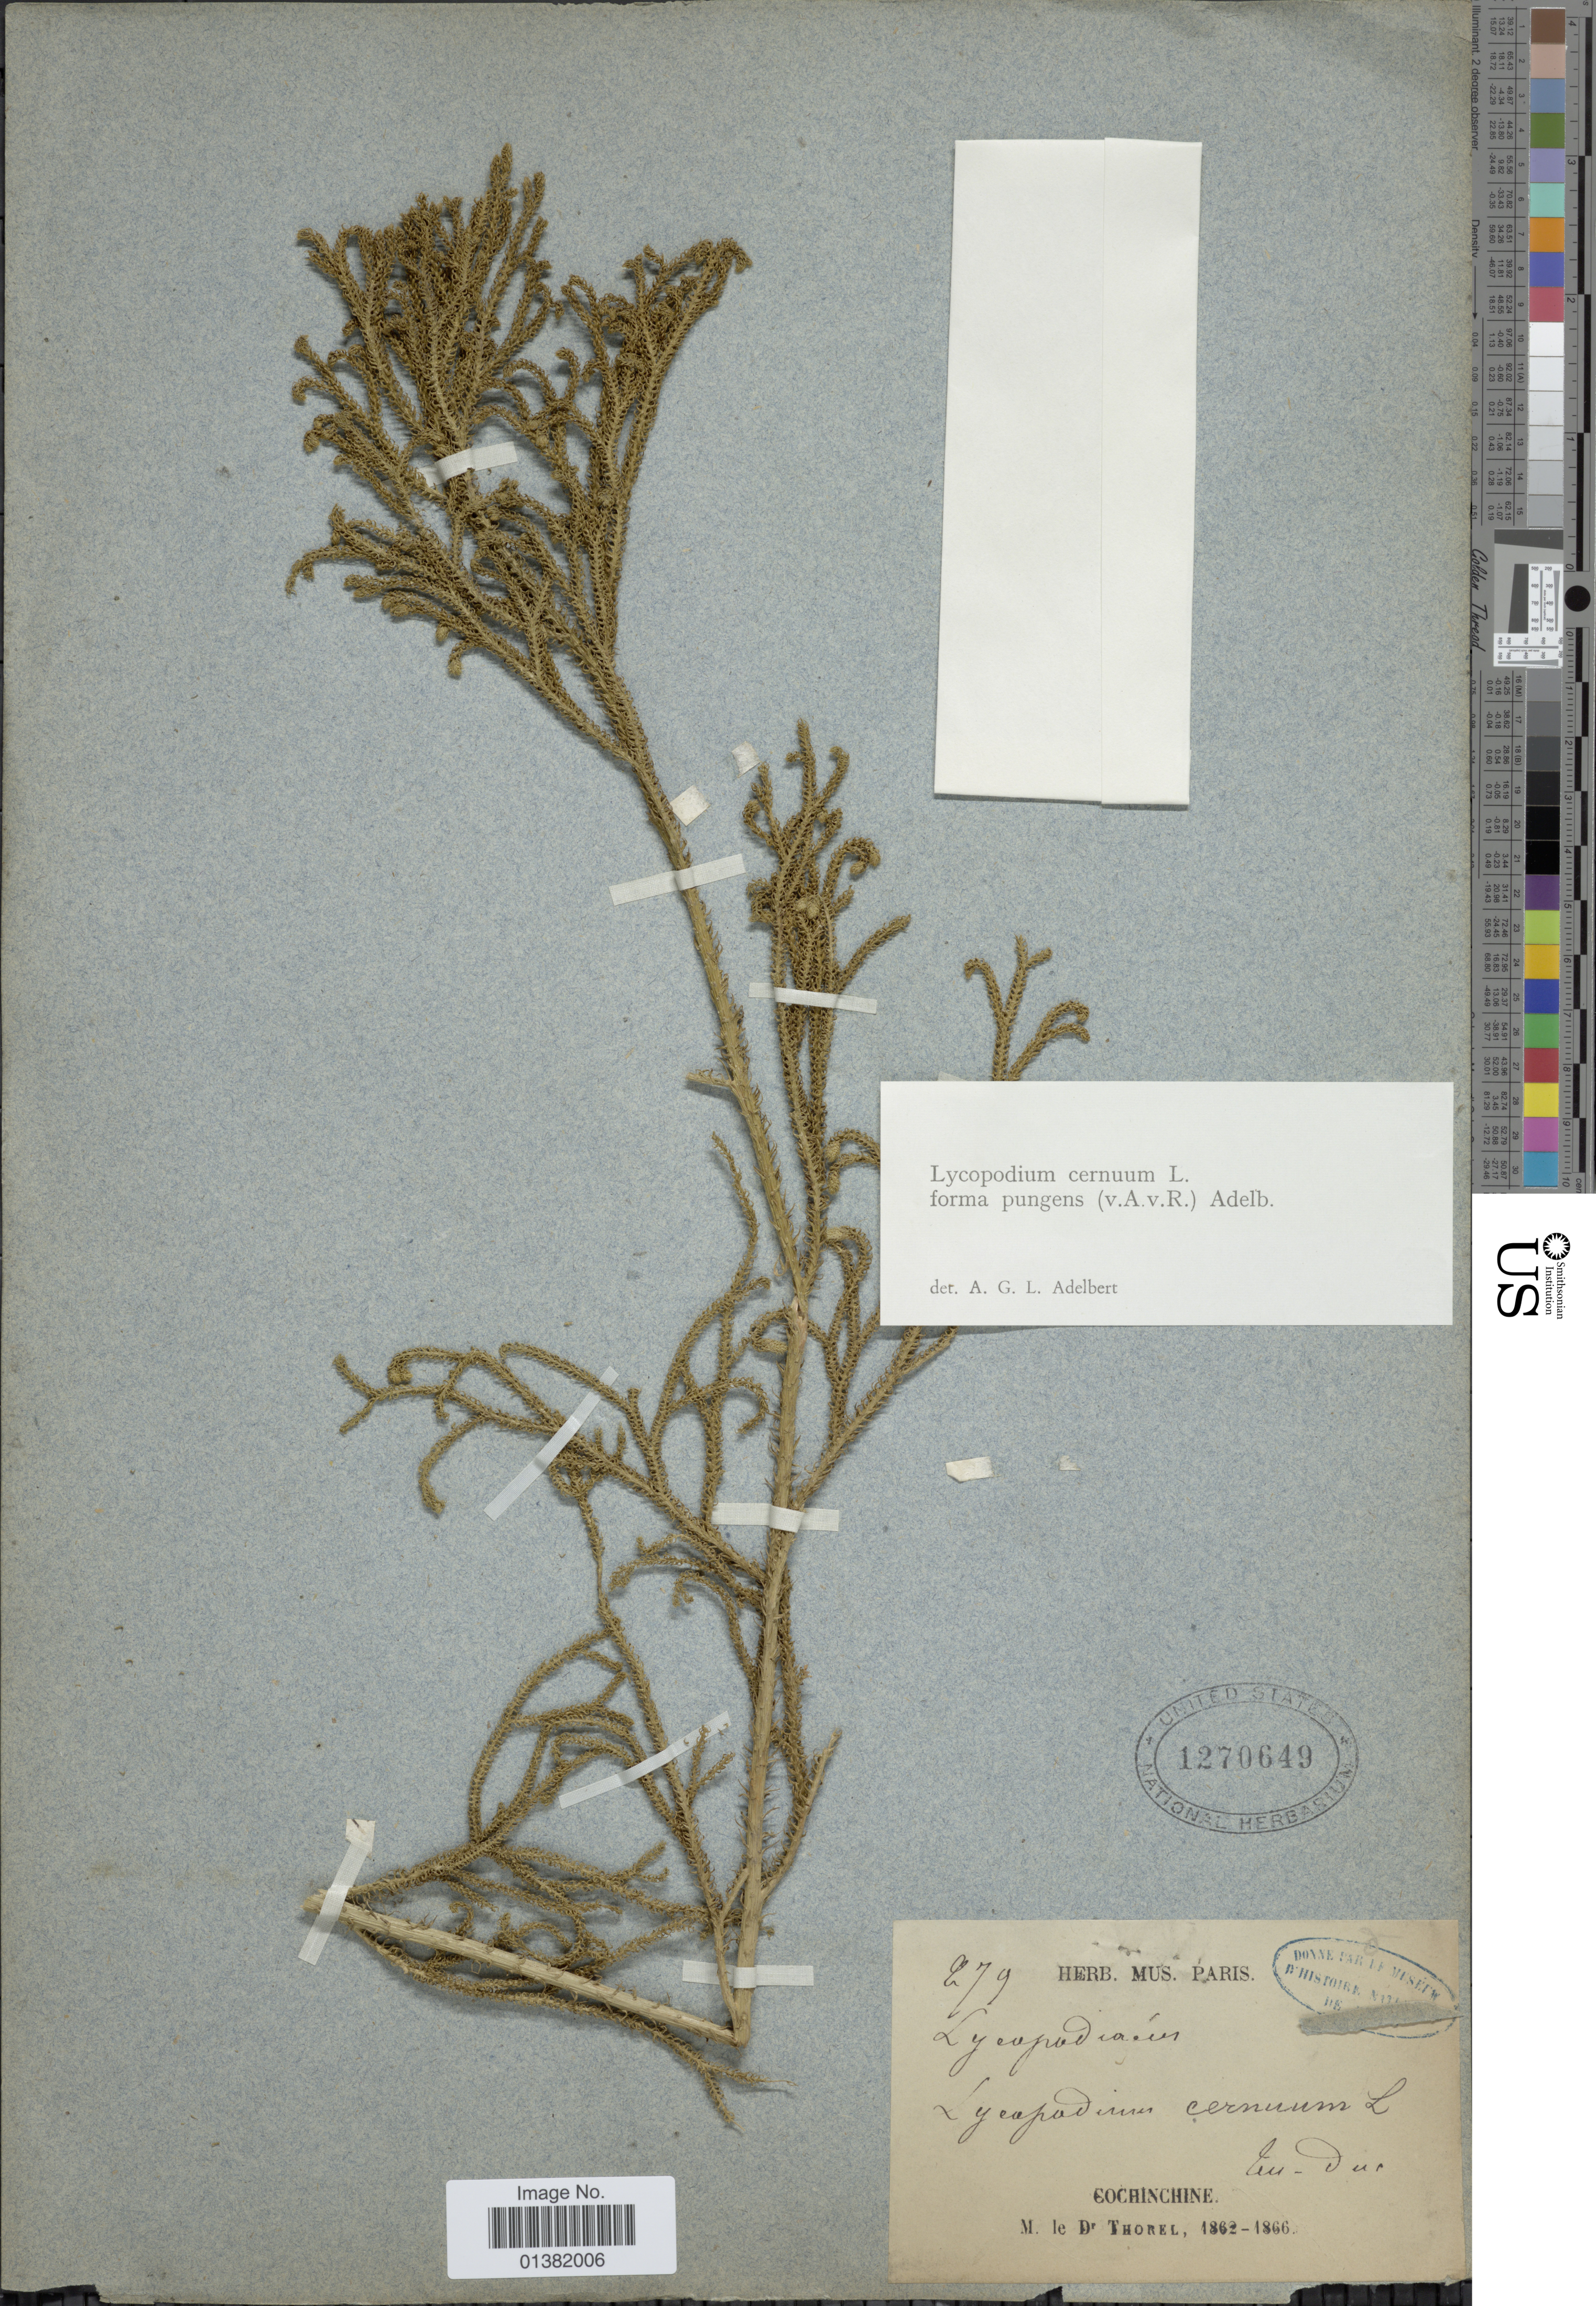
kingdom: Plantae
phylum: Tracheophyta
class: Lycopodiopsida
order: Lycopodiales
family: Lycopodiaceae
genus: Palhinhaea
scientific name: Palhinhaea cernua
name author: (L.) Vasc. & Franco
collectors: C. Thorel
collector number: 279*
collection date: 1862/1866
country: Vietnam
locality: Cochinchine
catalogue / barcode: US 1270649